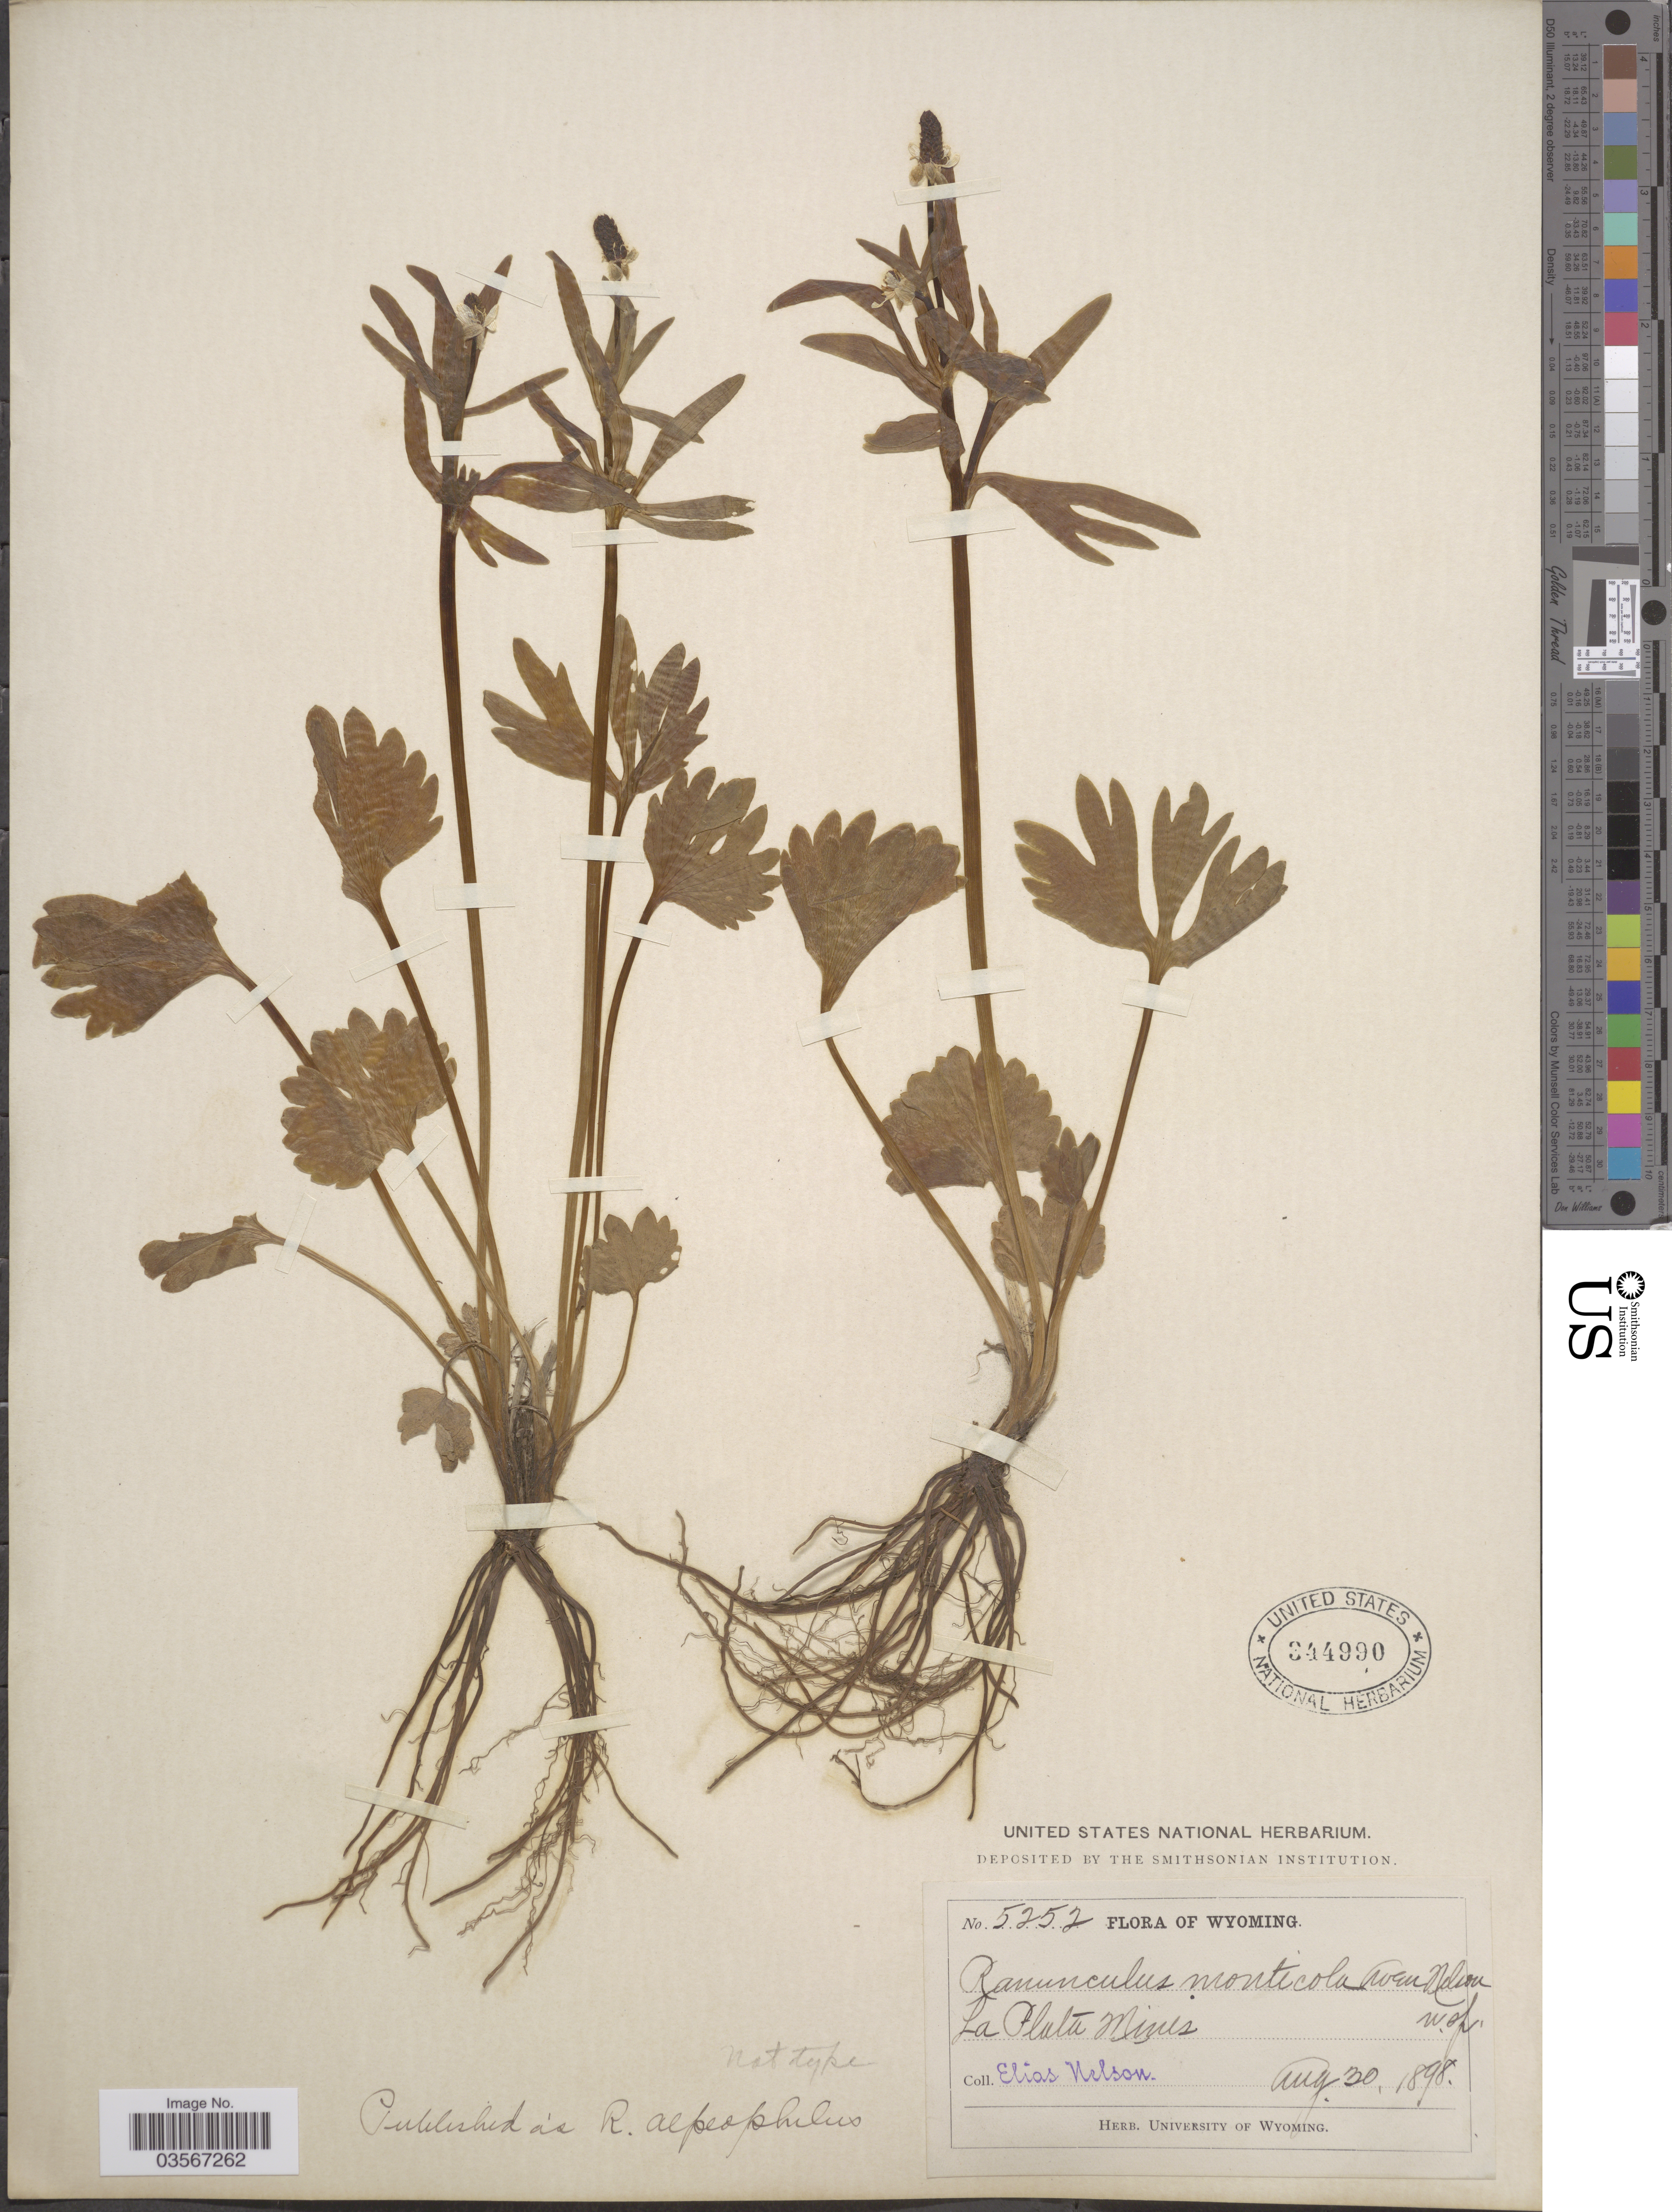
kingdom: Plantae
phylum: Tracheophyta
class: Magnoliopsida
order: Ranunculales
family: Ranunculaceae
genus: Ranunculus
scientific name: Ranunculus inamoenus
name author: Greene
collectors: E. Nelson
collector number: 5252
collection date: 1898-08-30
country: United States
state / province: Wyoming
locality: La Plata Mines.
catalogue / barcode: US 344990